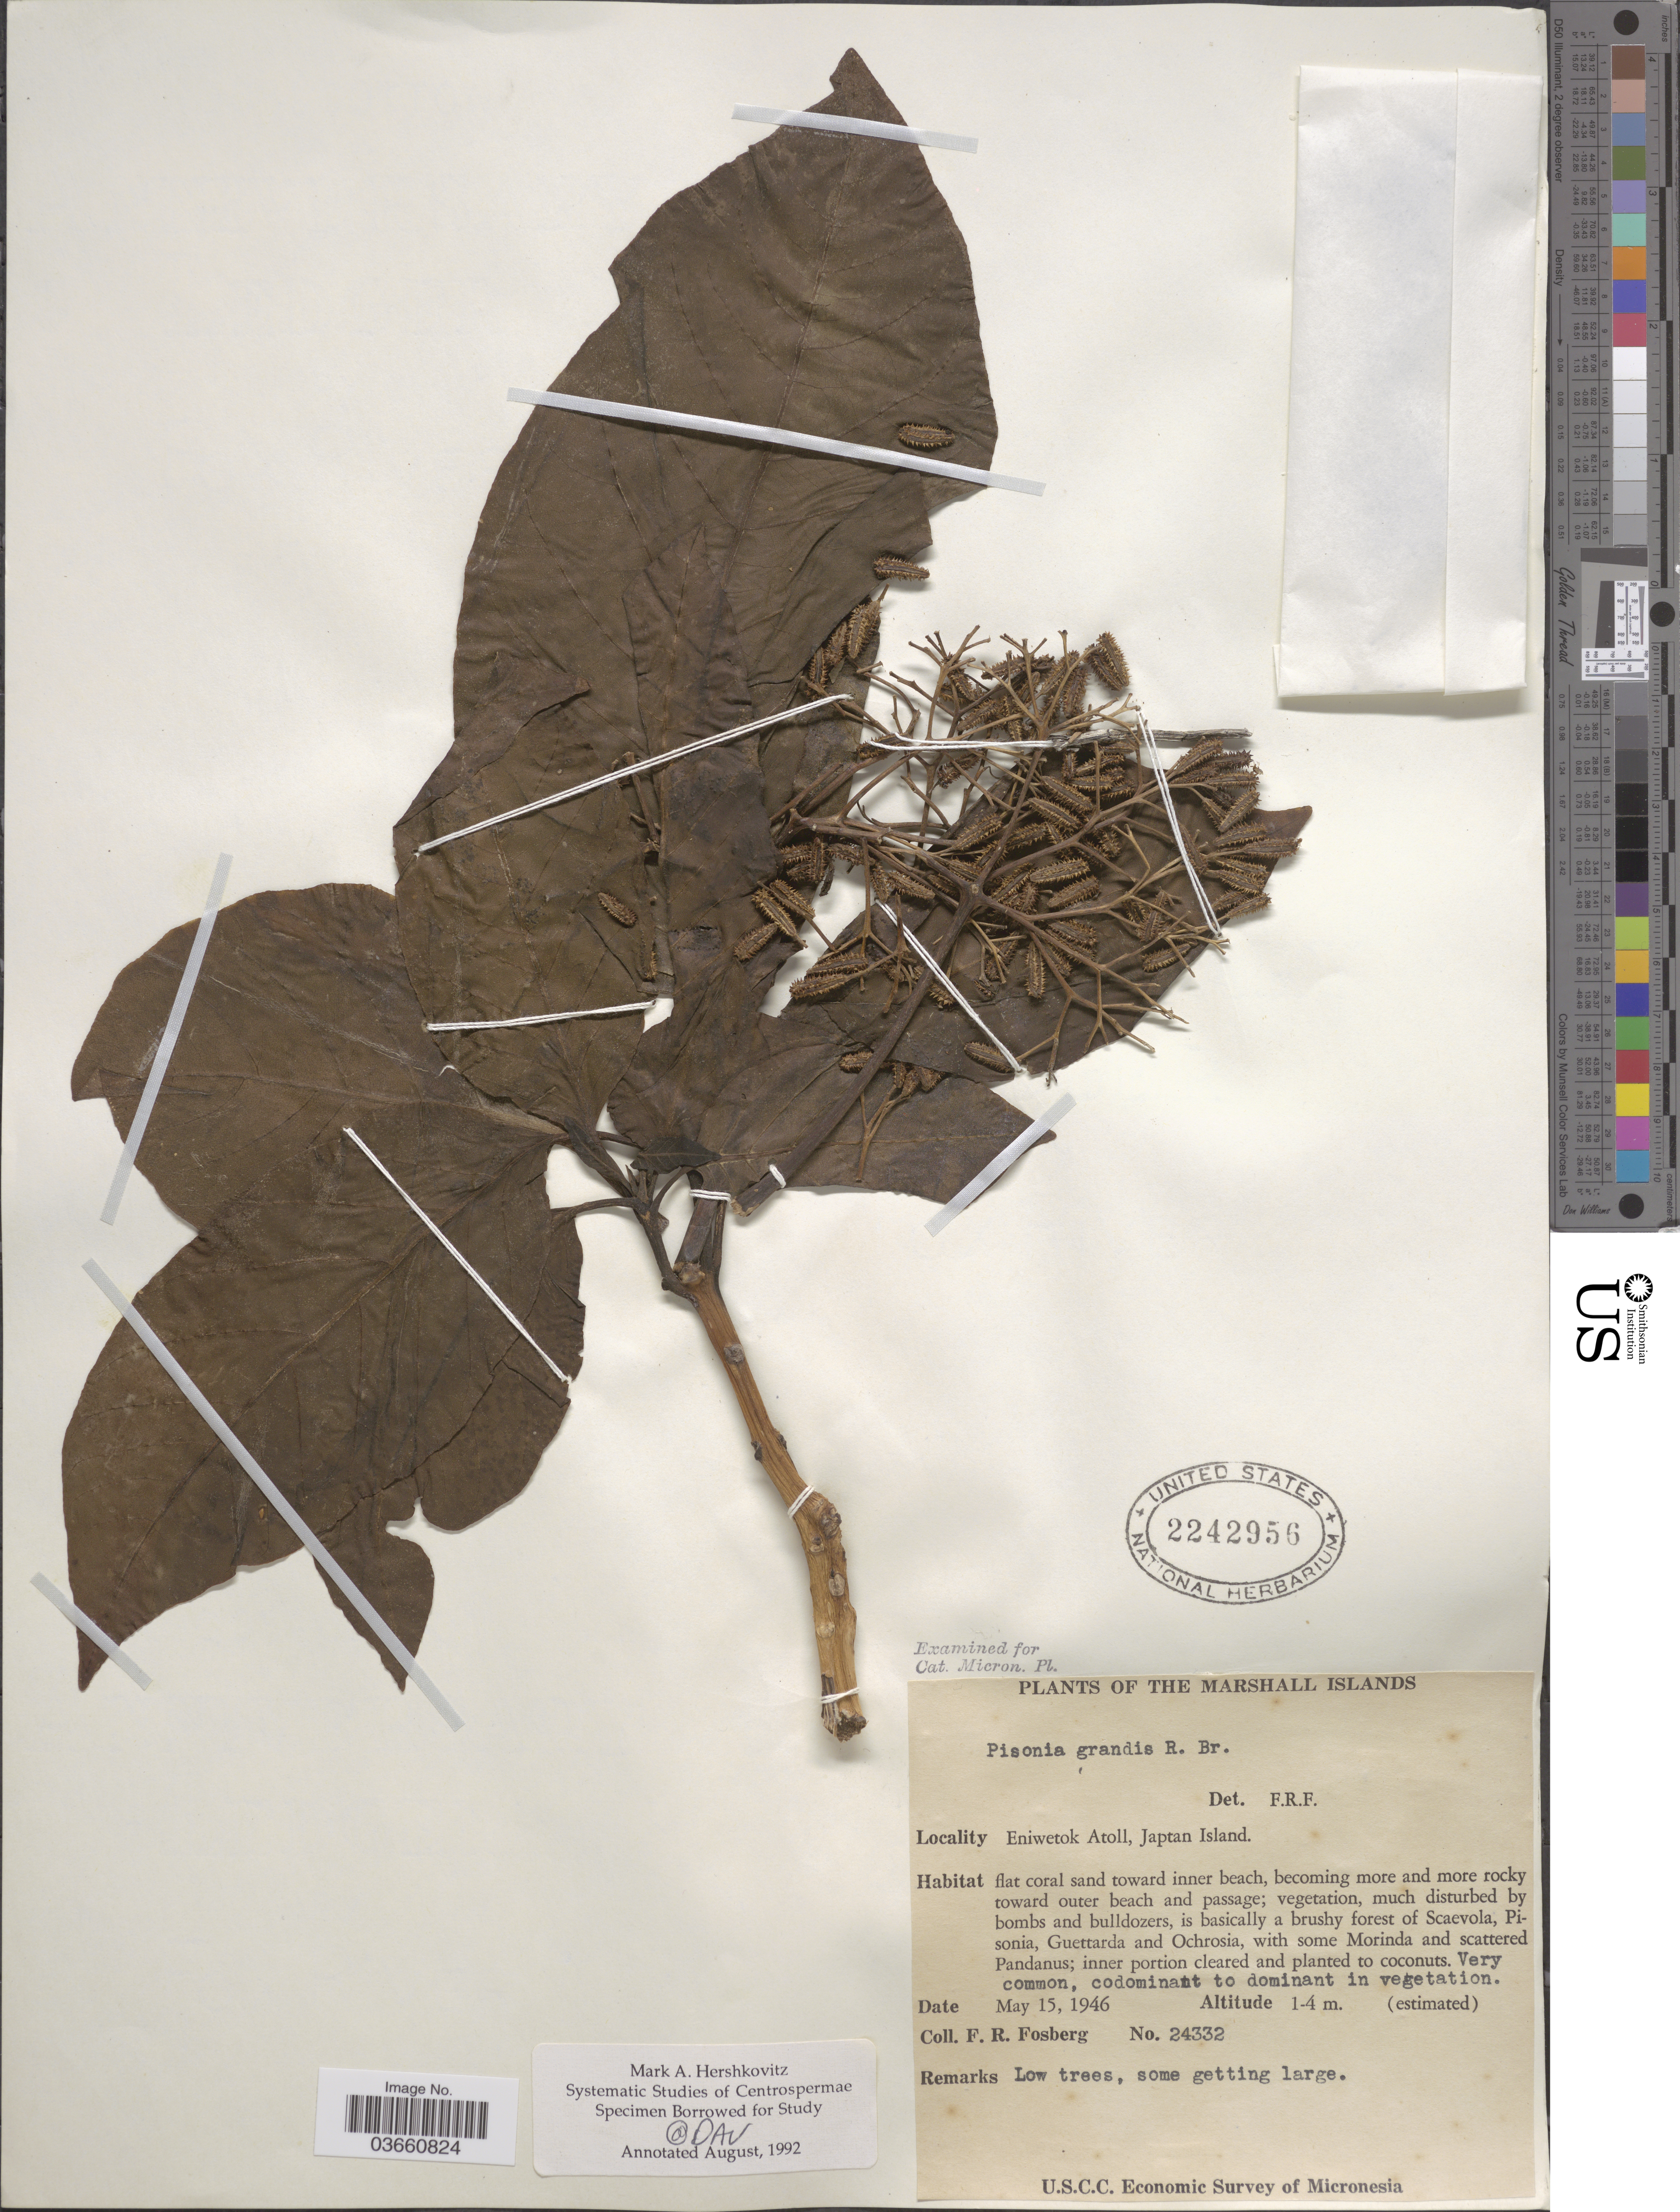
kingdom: Plantae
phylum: Tracheophyta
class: Magnoliopsida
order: Caryophyllales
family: Nyctaginaceae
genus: Pisonia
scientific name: Pisonia grandis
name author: R. Br.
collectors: F. R. Fosberg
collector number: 24332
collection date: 1946-05-15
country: Marshall Islands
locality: Eniwetok Atoll, Japtan Island.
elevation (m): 1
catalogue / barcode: US 2242956